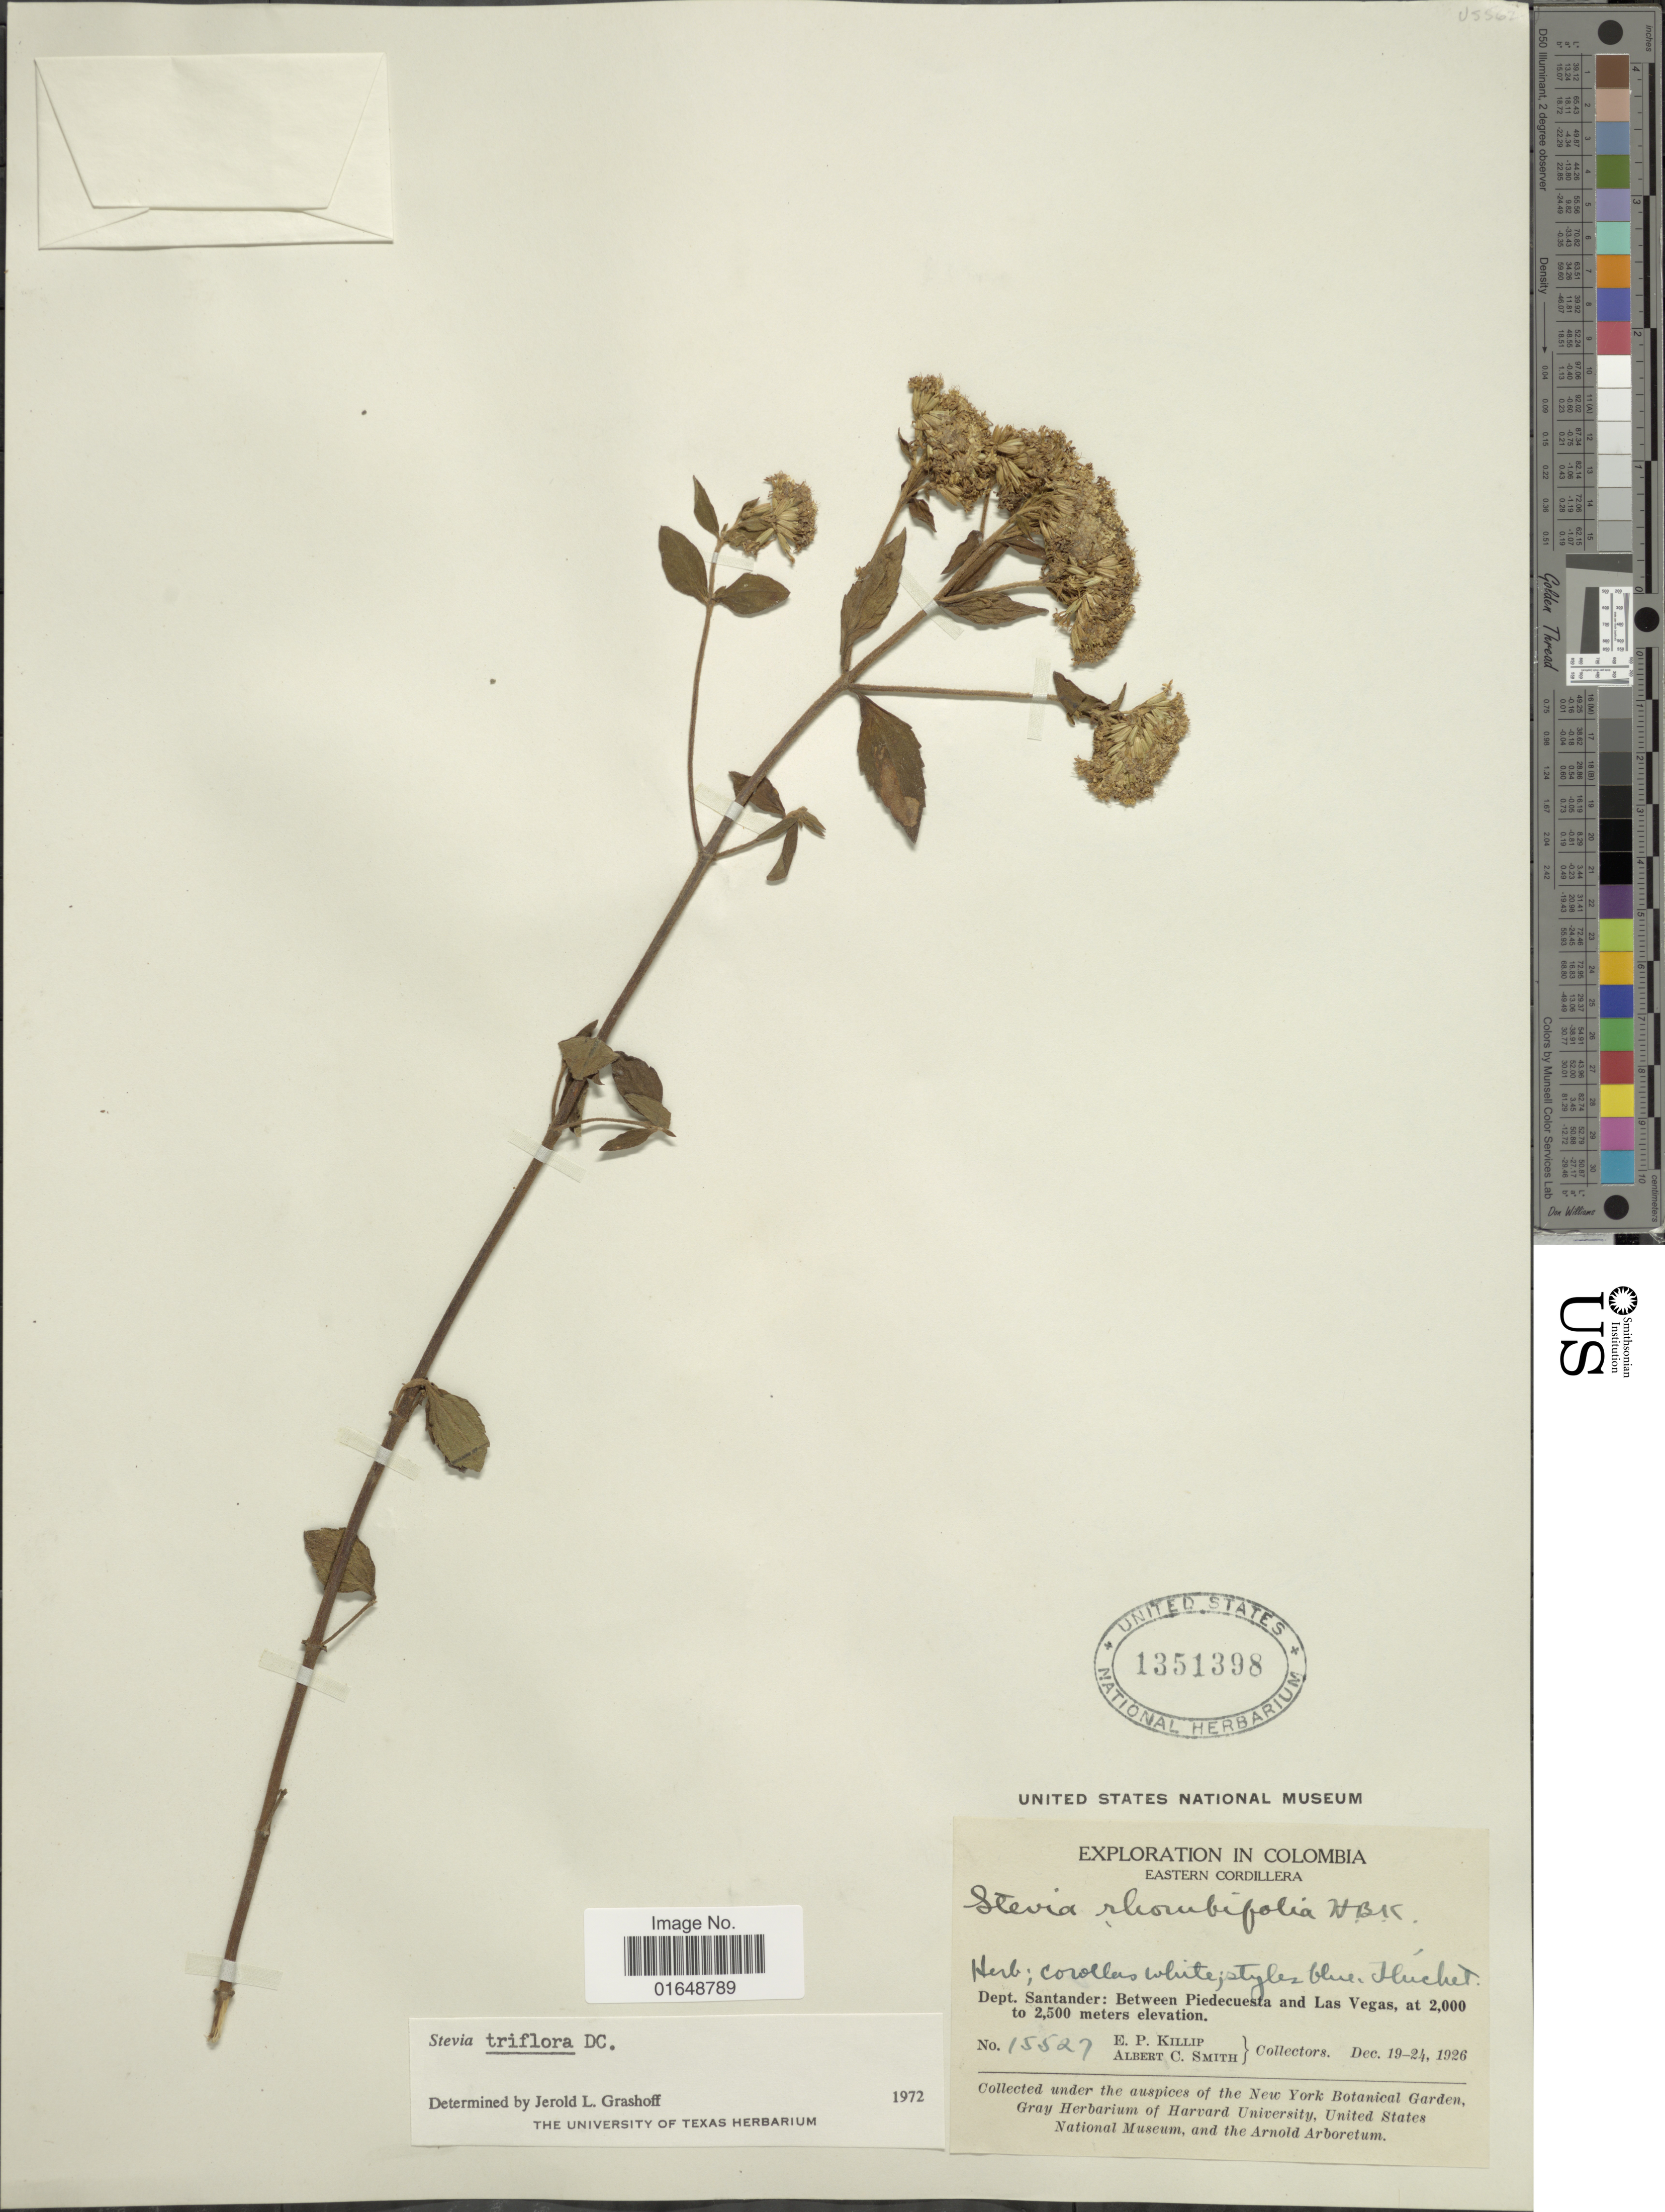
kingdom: Plantae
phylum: Tracheophyta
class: Magnoliopsida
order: Asterales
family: Asteraceae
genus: Stevia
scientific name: Stevia triflora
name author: DC.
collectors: E. P. Killip & A. C. Smith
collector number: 15527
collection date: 1926-12-19/1926-12-24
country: Colombia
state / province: Santander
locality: Eastern Cordillera. Dept. Santander: Between Piedecuesta and Las Vegas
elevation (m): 2000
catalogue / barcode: US 1351398